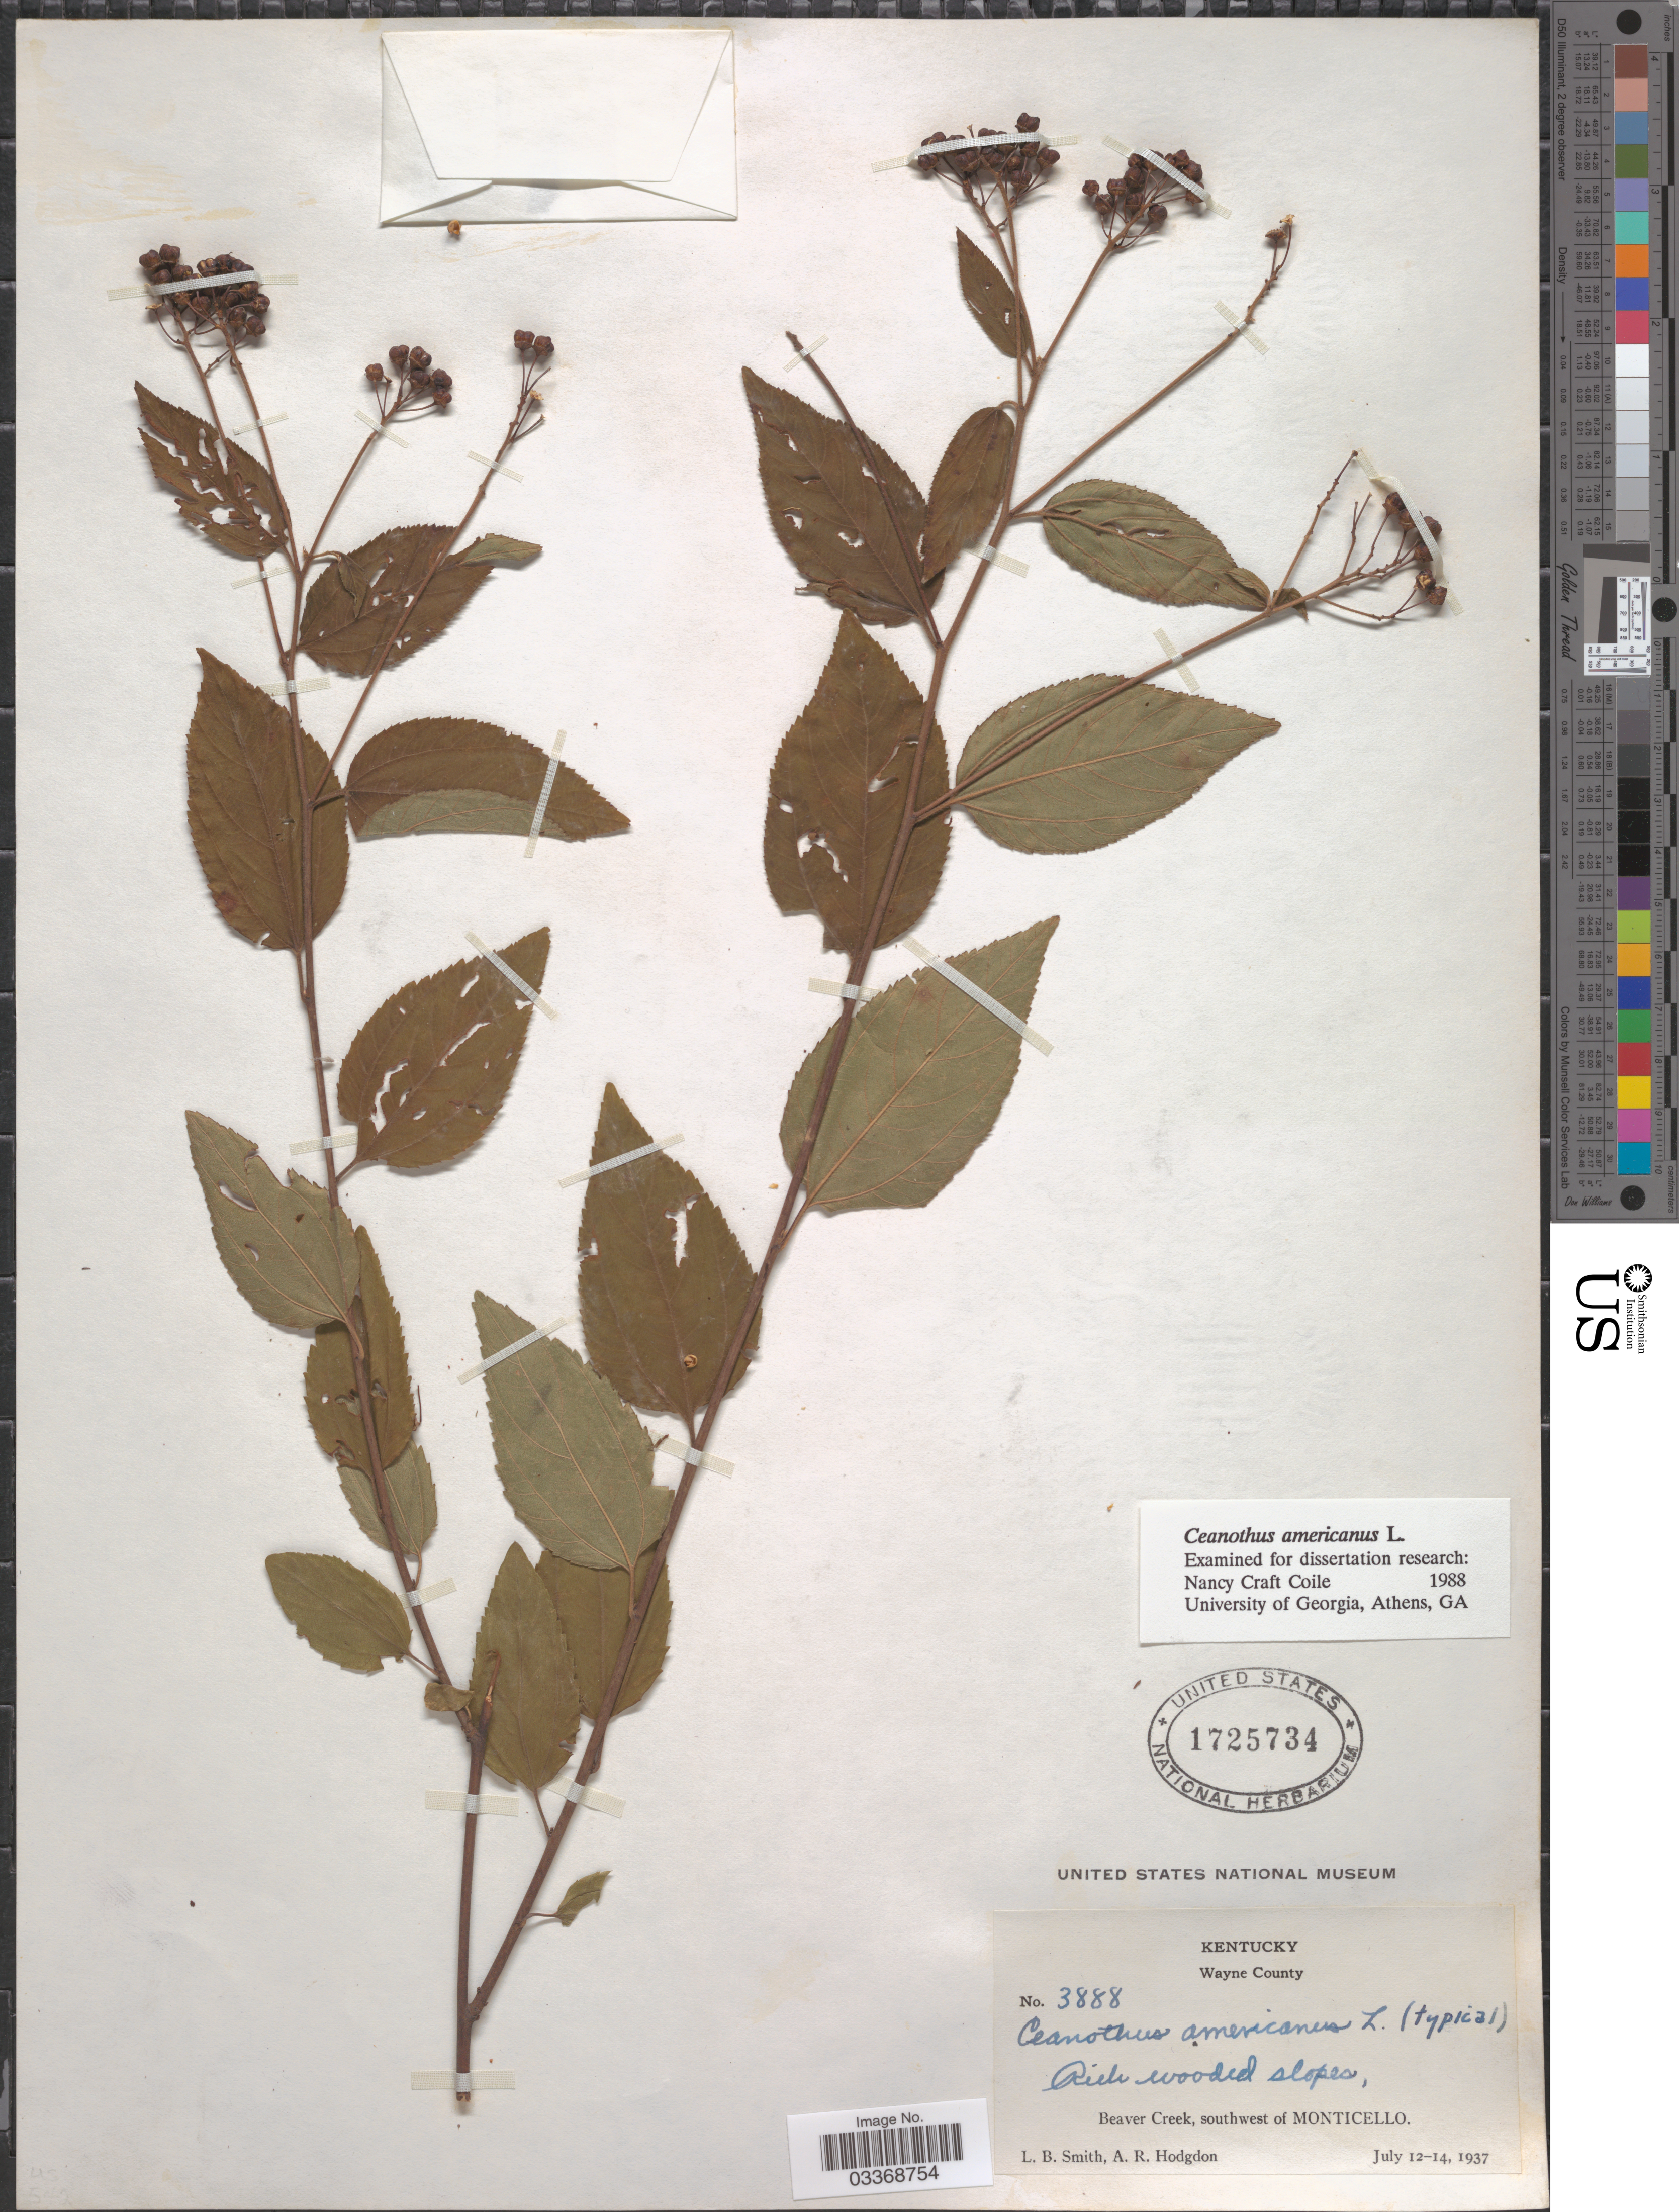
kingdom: Plantae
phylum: Tracheophyta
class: Magnoliopsida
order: Rosales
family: Rhamnaceae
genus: Ceanothus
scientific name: Ceanothus americanus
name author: L.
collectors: L. Smith & A. R. Hodgdon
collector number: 3888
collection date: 1937-07-12/1937-07-14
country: United States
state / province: Kentucky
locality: Wayne County. Beaver Creek, southwest of Monticello.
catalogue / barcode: US 1725734